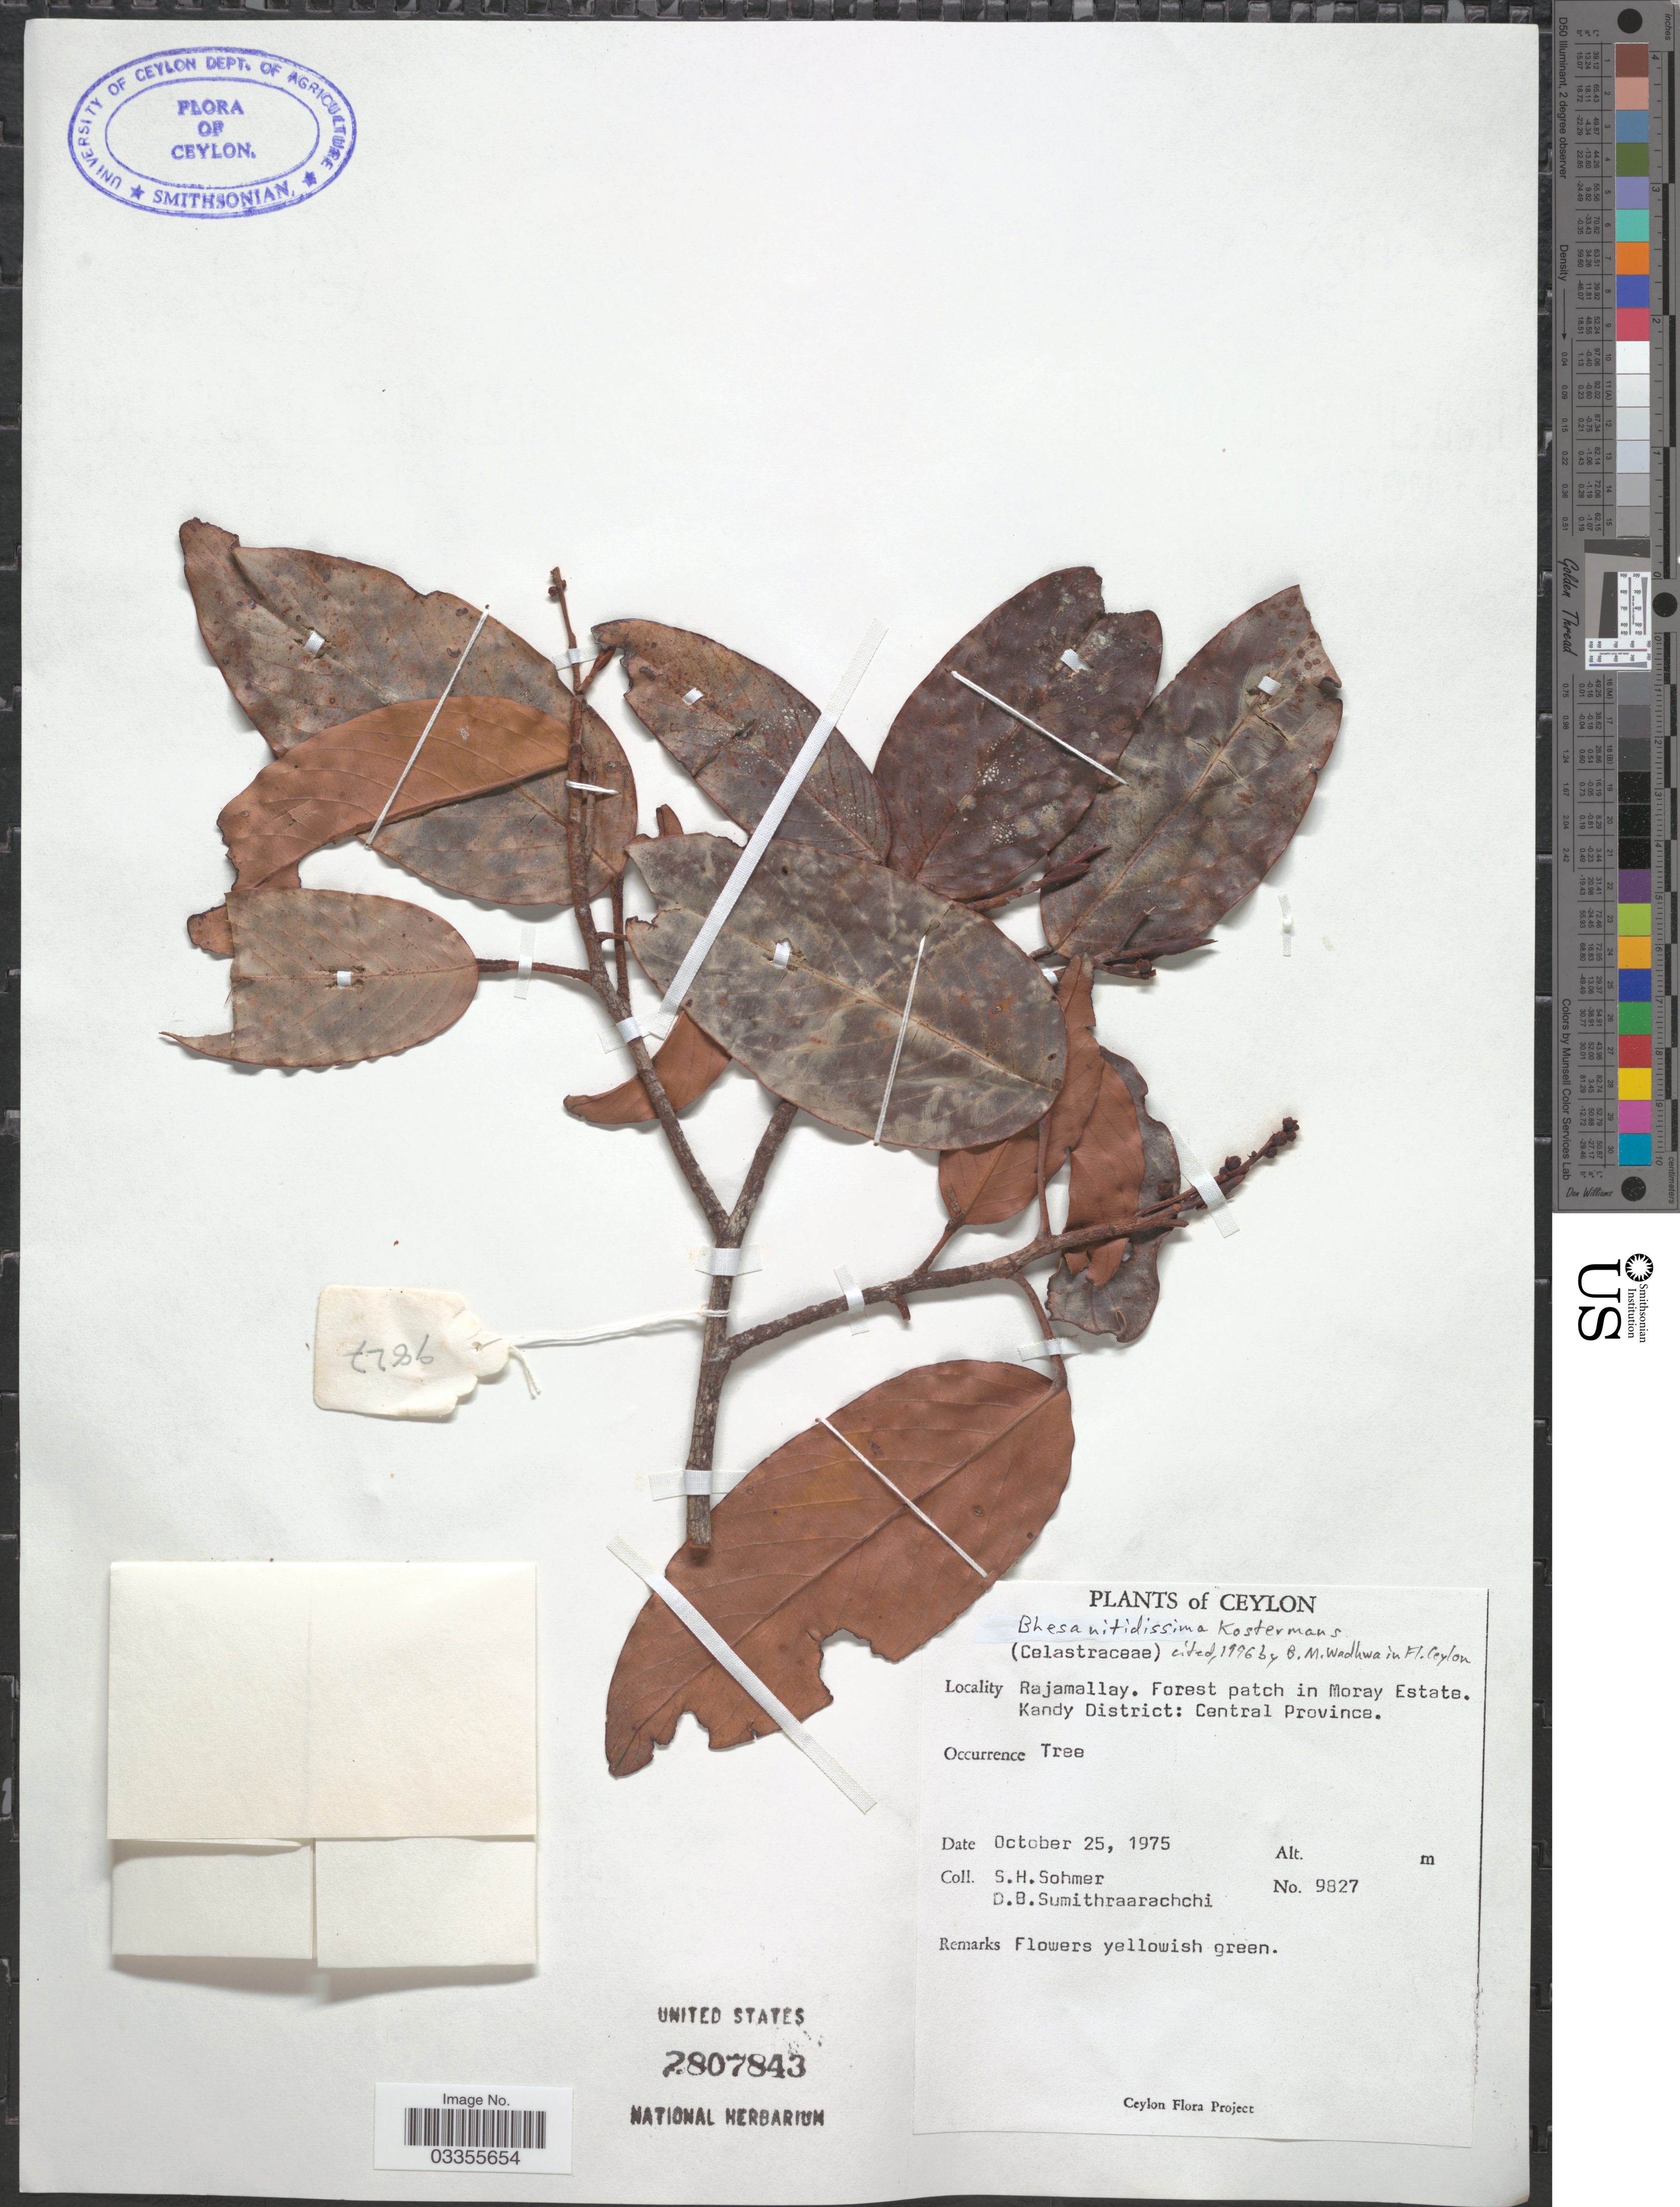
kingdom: Plantae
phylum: Tracheophyta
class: Magnoliopsida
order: Malpighiales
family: Centroplacaceae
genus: Bhesa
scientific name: Bhesa nitidissima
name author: Kosterm.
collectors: S. H. Sohmer & D. B. Sumithraarachchi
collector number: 9827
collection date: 1975-10-25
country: Sri Lanka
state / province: Central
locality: Ceylon. Rajamallay. Forest patch in Moray Estate. Kandy District.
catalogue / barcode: US 2807843